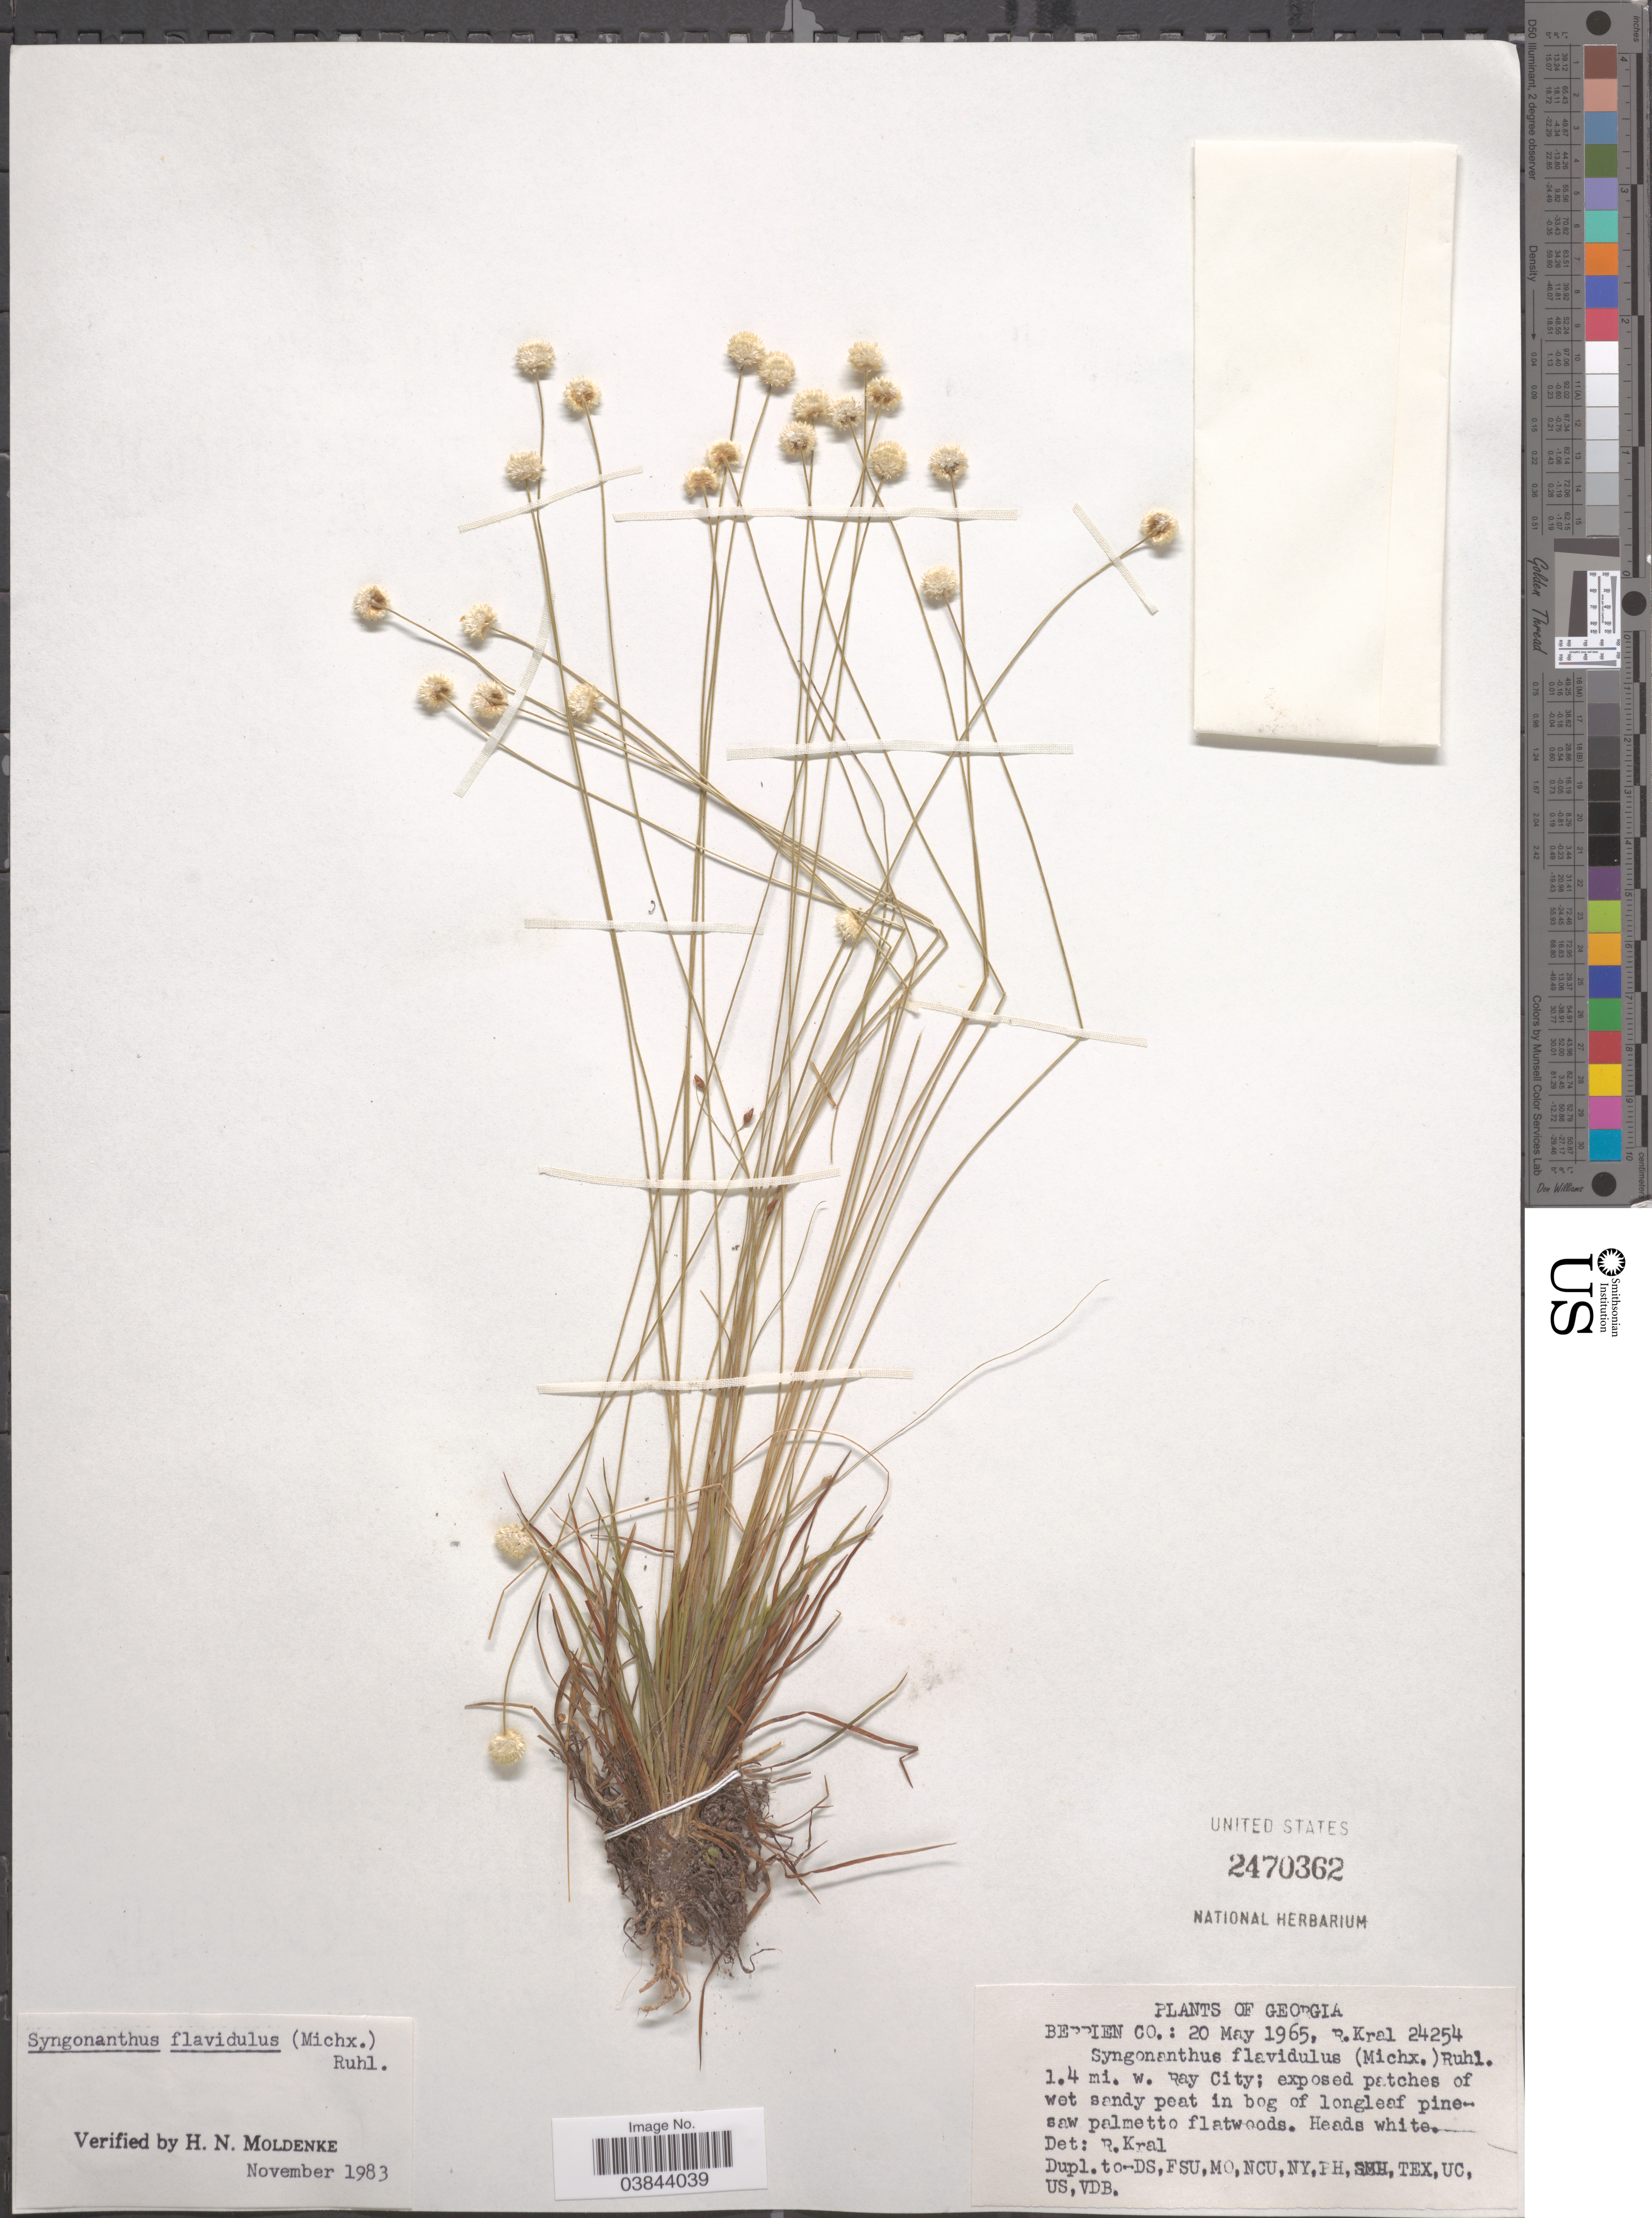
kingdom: Plantae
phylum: Tracheophyta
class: Liliopsida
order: Poales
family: Eriocaulaceae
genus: Syngonanthus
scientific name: Syngonanthus flavidulus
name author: (Michx.) Ruhland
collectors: R. Kral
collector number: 24254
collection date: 1965-05-20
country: United States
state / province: Georgia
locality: Berrien Co.: 1.4 mi. w. Ray City.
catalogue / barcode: US 2470362